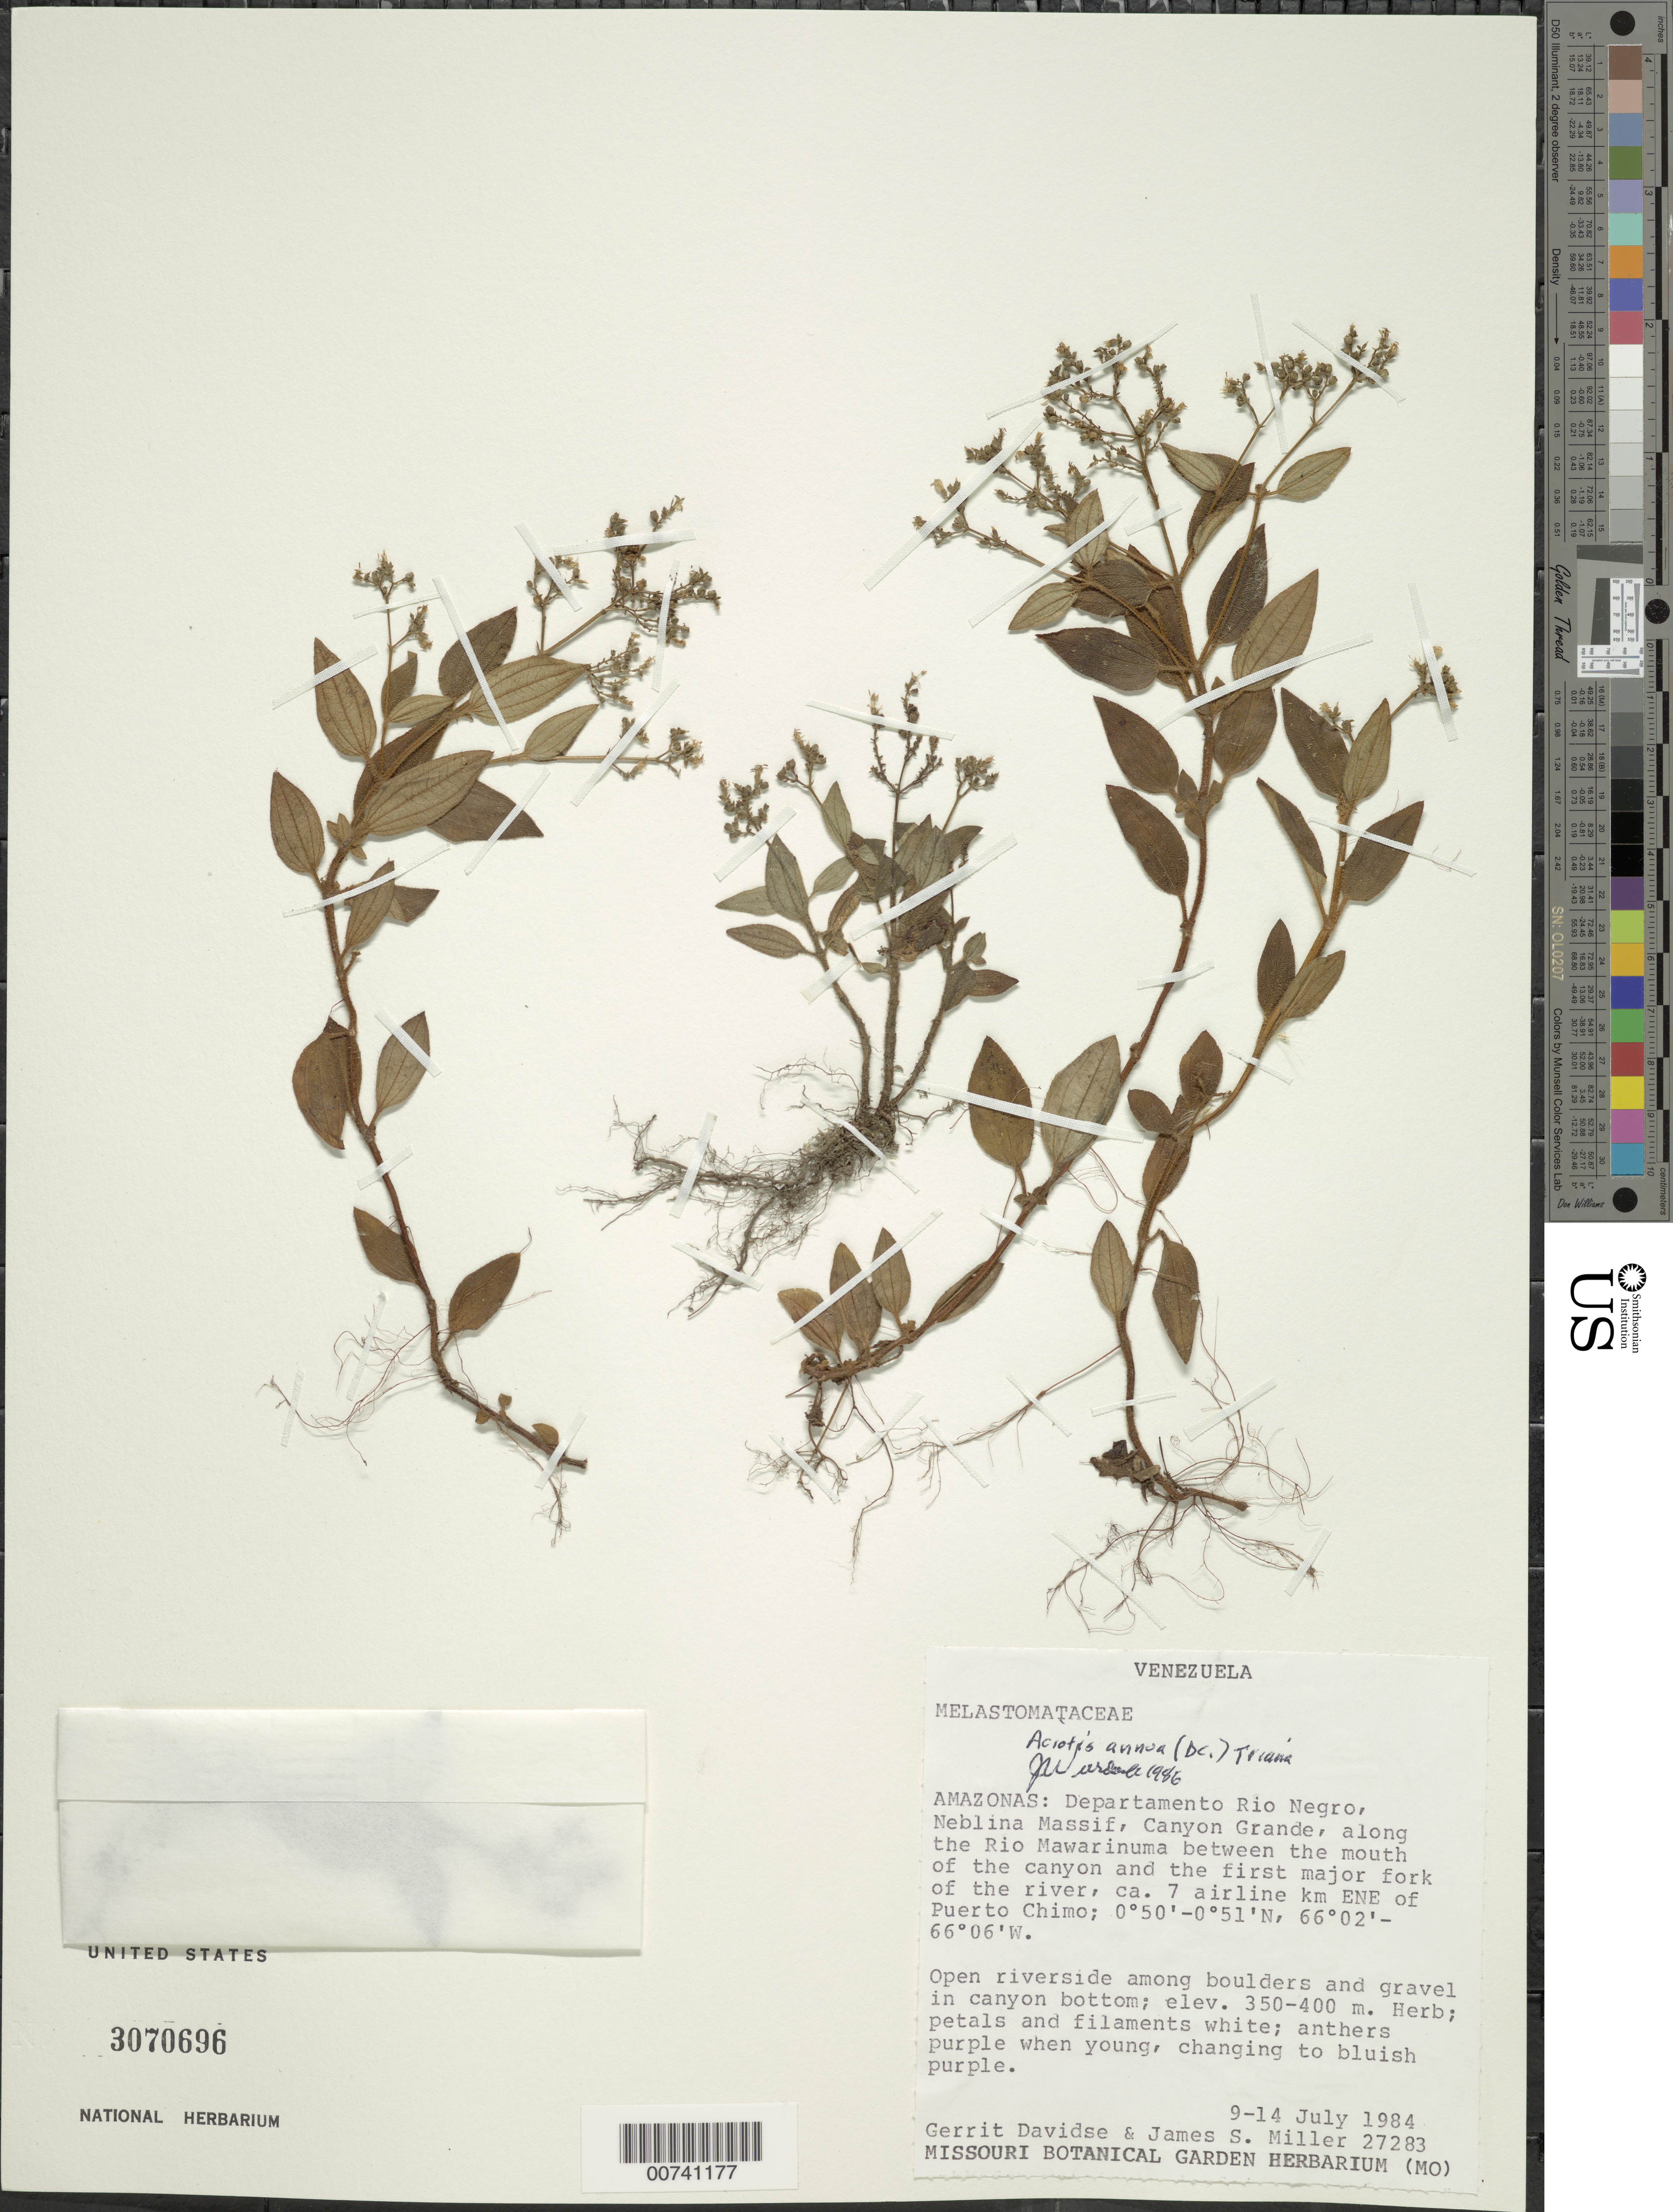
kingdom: Plantae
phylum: Tracheophyta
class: Magnoliopsida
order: Myrtales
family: Melastomataceae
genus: Aciotis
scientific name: Aciotis annua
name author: (Mart. ex DC.) Triana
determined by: Wurdack, John J., (US), US (UNITED STATES)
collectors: G. Davidse & J. S. Miller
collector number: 27283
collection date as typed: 9-Jul-84 to 14-Jul-84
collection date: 1984-07-09/1984-07-14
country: Venezuela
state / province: Amazonas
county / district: Río Negro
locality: Neblina Massif, Canyon Grande, along Río Mawarinuma, 7 airline km E-NE of Puerto Chimo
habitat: Open riverside among boulders and gravel in canyon bottom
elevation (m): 350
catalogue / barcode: US 3070696